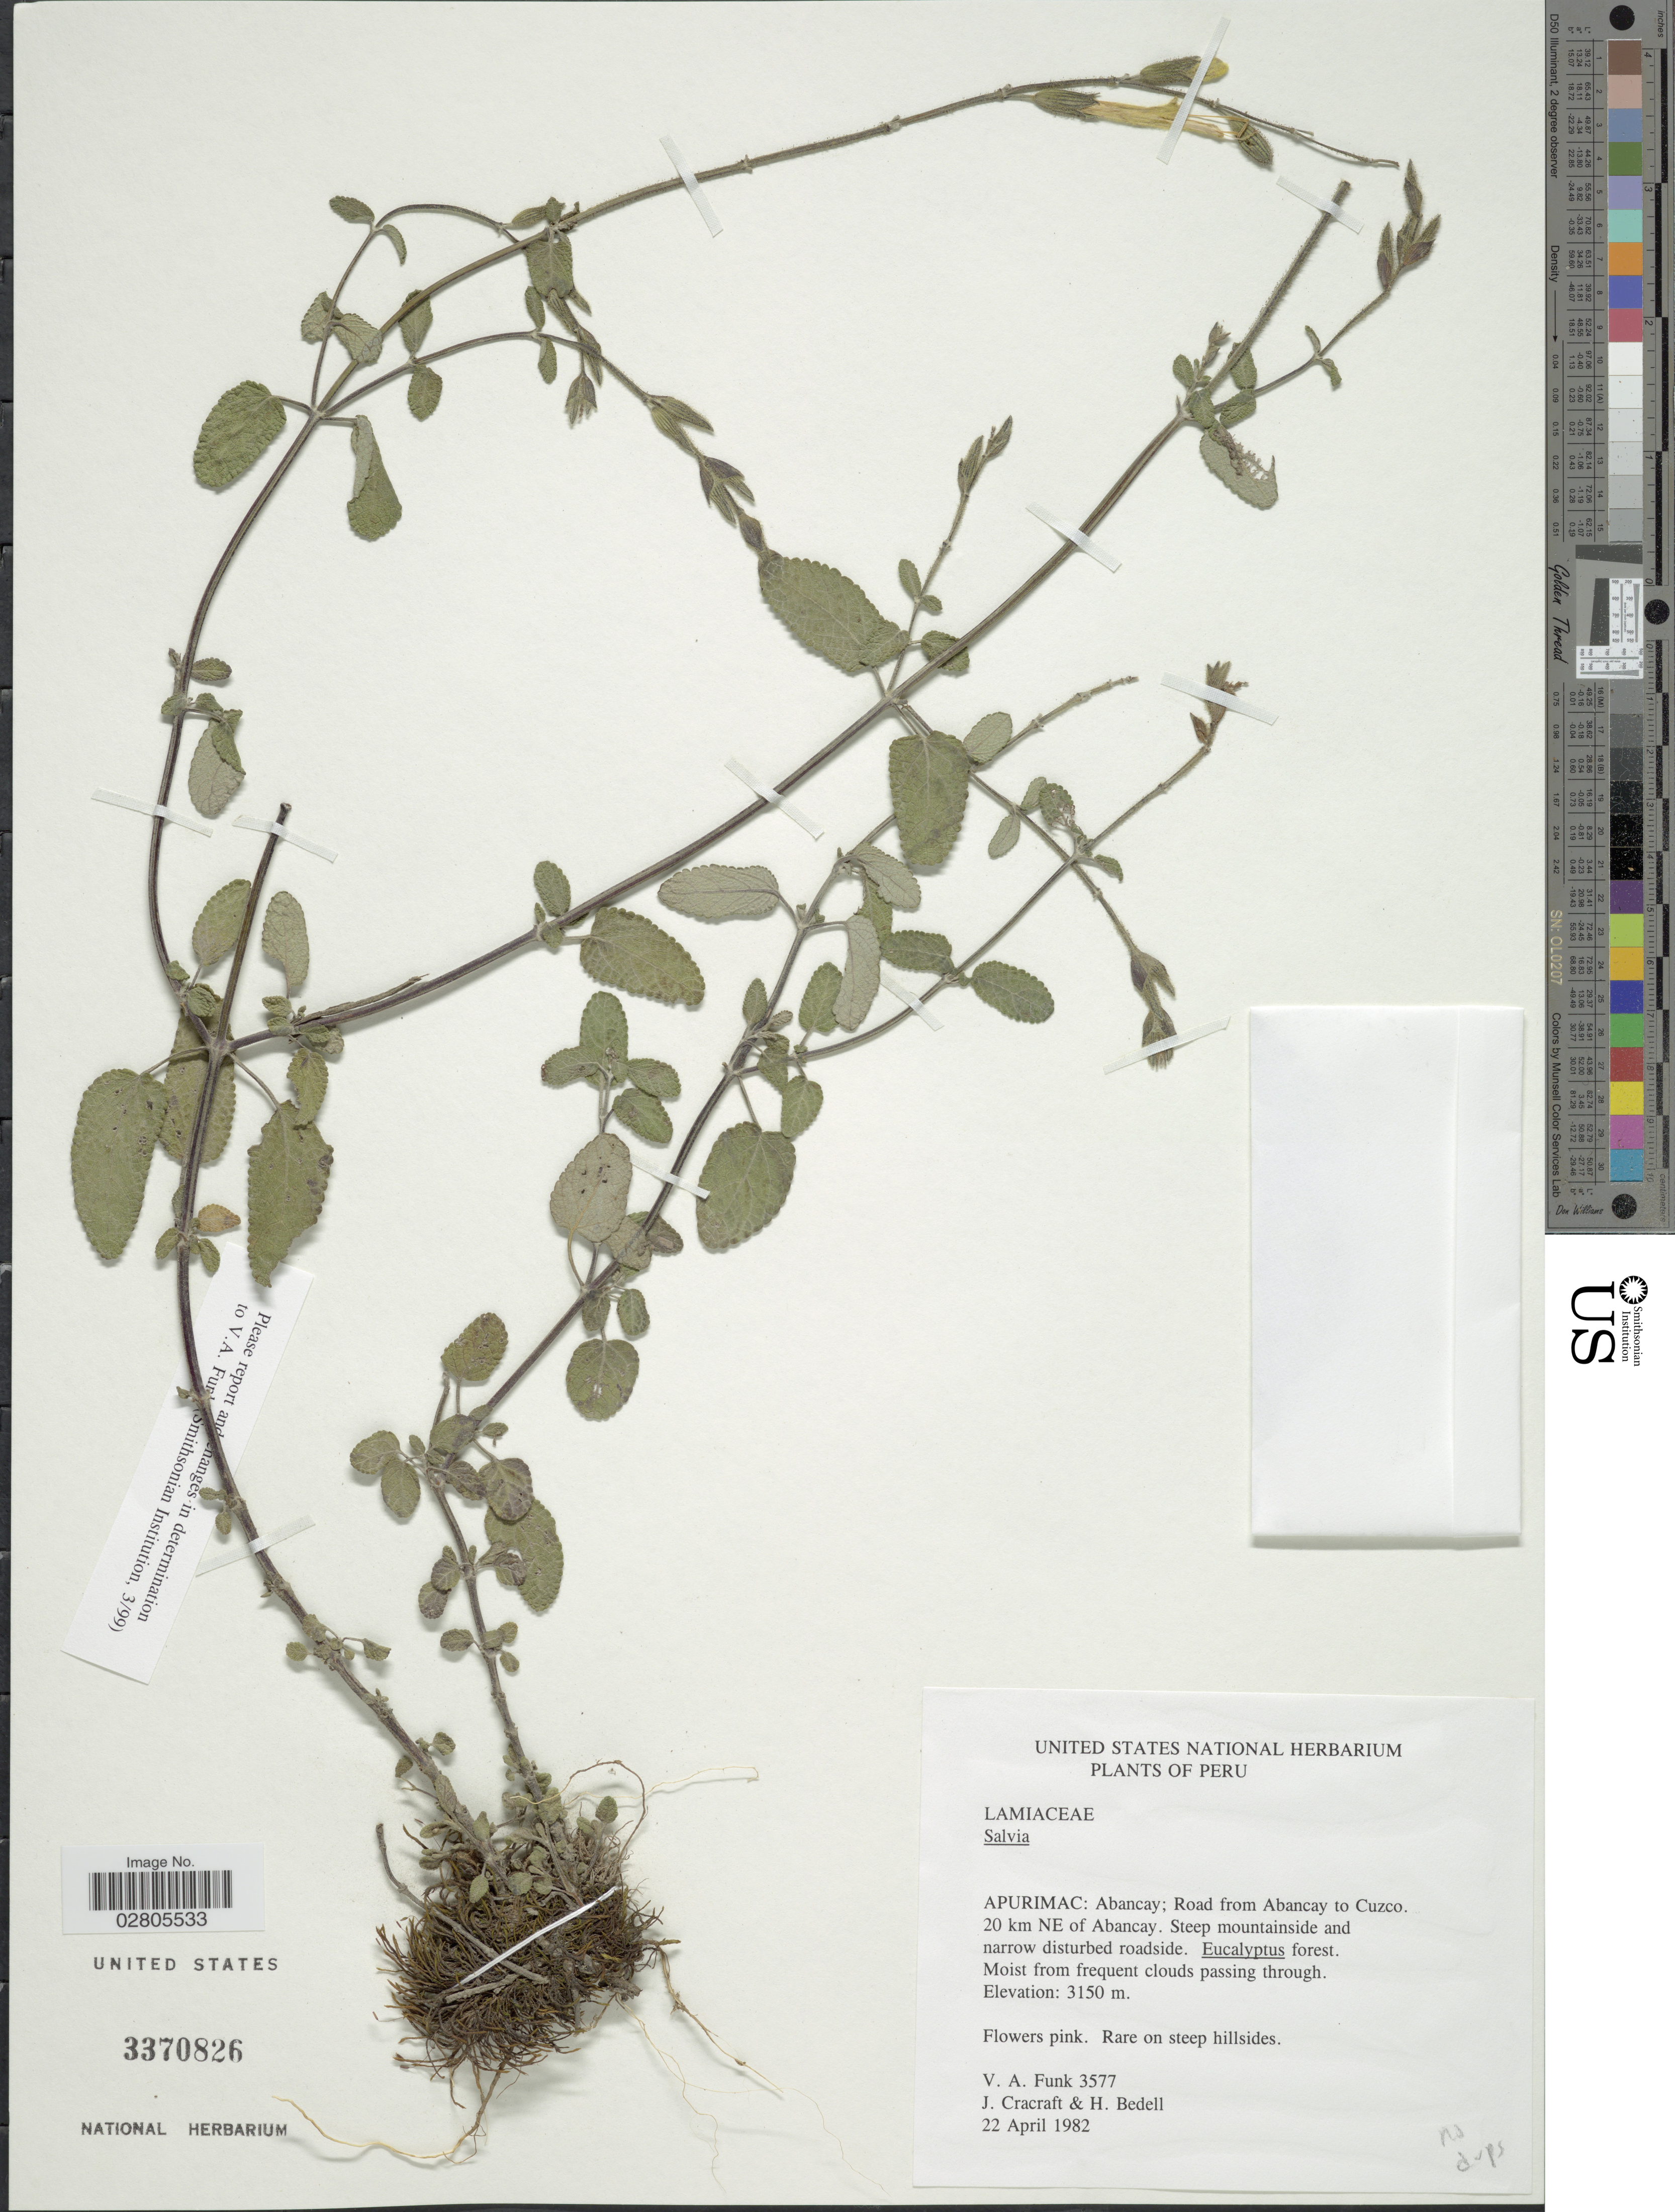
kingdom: Plantae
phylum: Tracheophyta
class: Magnoliopsida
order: Lamiales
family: Lamiaceae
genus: Salvia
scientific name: Salvia sp.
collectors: V. Funk, J. L. Cracraft & H. Bedell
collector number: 3577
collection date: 1982-04-22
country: Peru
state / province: Apurímac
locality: Abancay; Road from Abancay to Cuzco. 20 km NE of Abancay.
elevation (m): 3150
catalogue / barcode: US 3370826